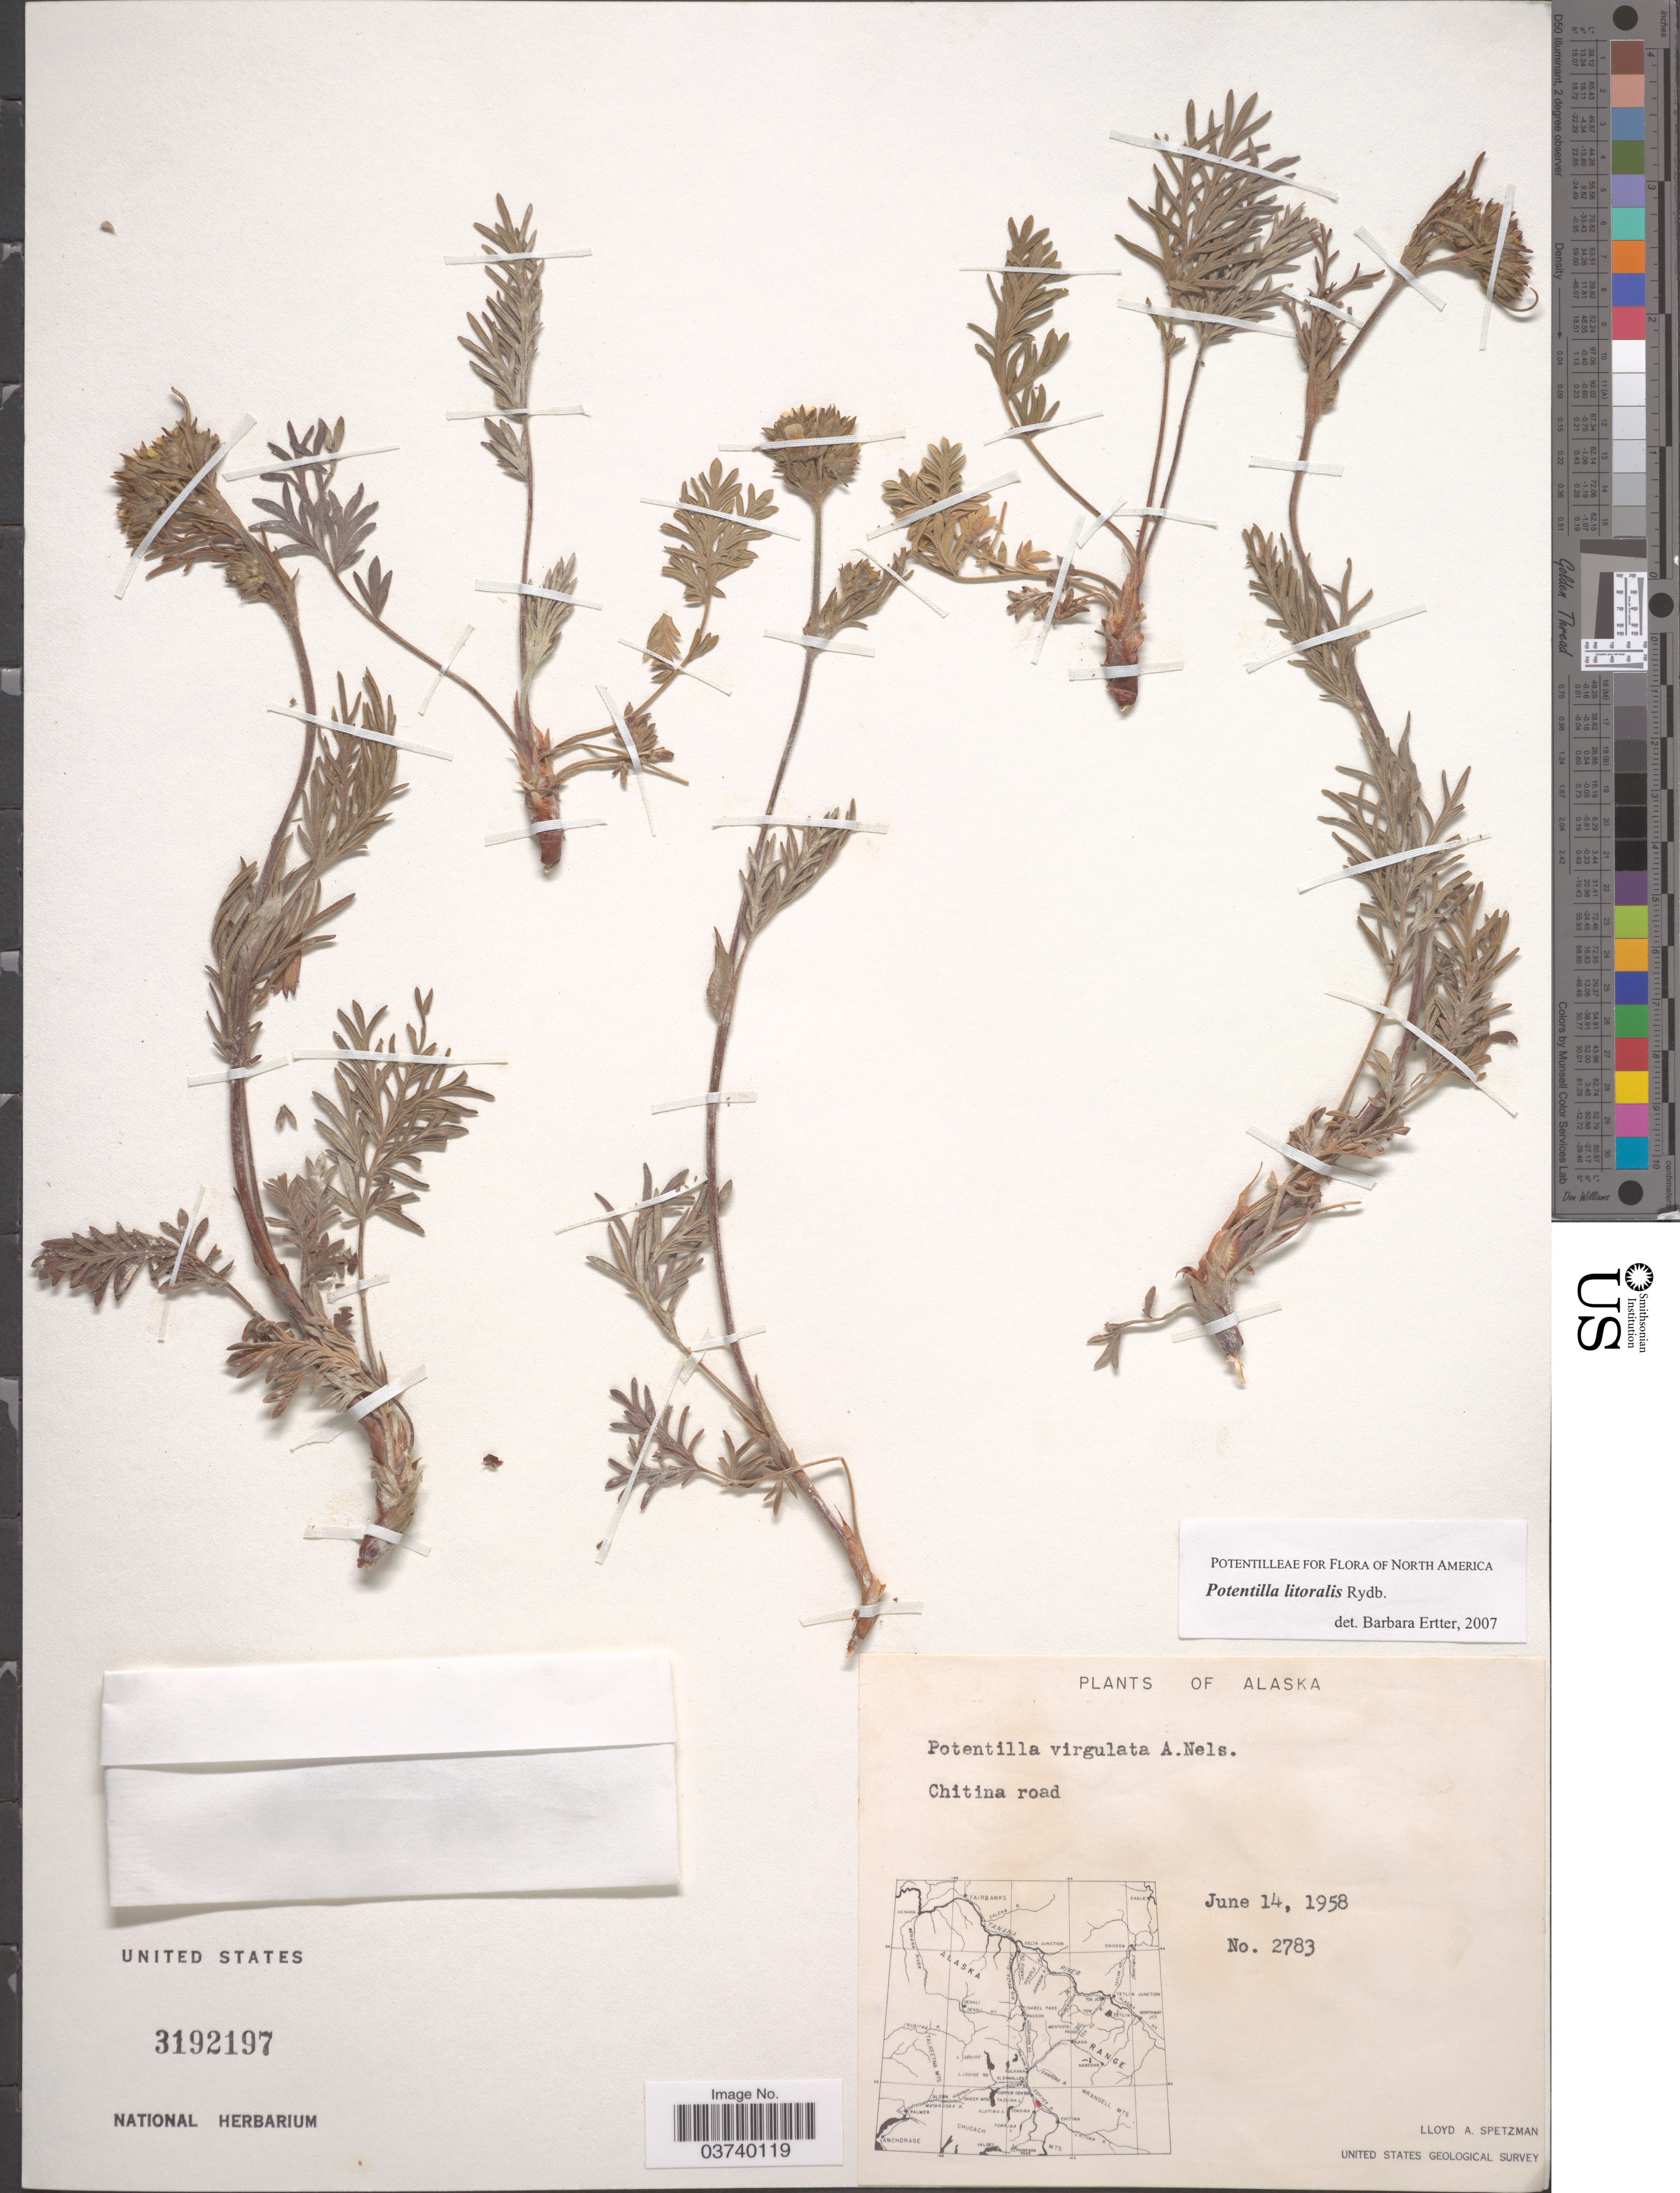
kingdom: Plantae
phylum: Tracheophyta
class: Magnoliopsida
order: Rosales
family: Rosaceae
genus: Potentilla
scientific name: Potentilla litoralis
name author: Rydb.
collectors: L. Spetzman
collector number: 2783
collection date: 1958-06-14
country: United States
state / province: Alaska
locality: Chitina road.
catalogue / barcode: US 3192197